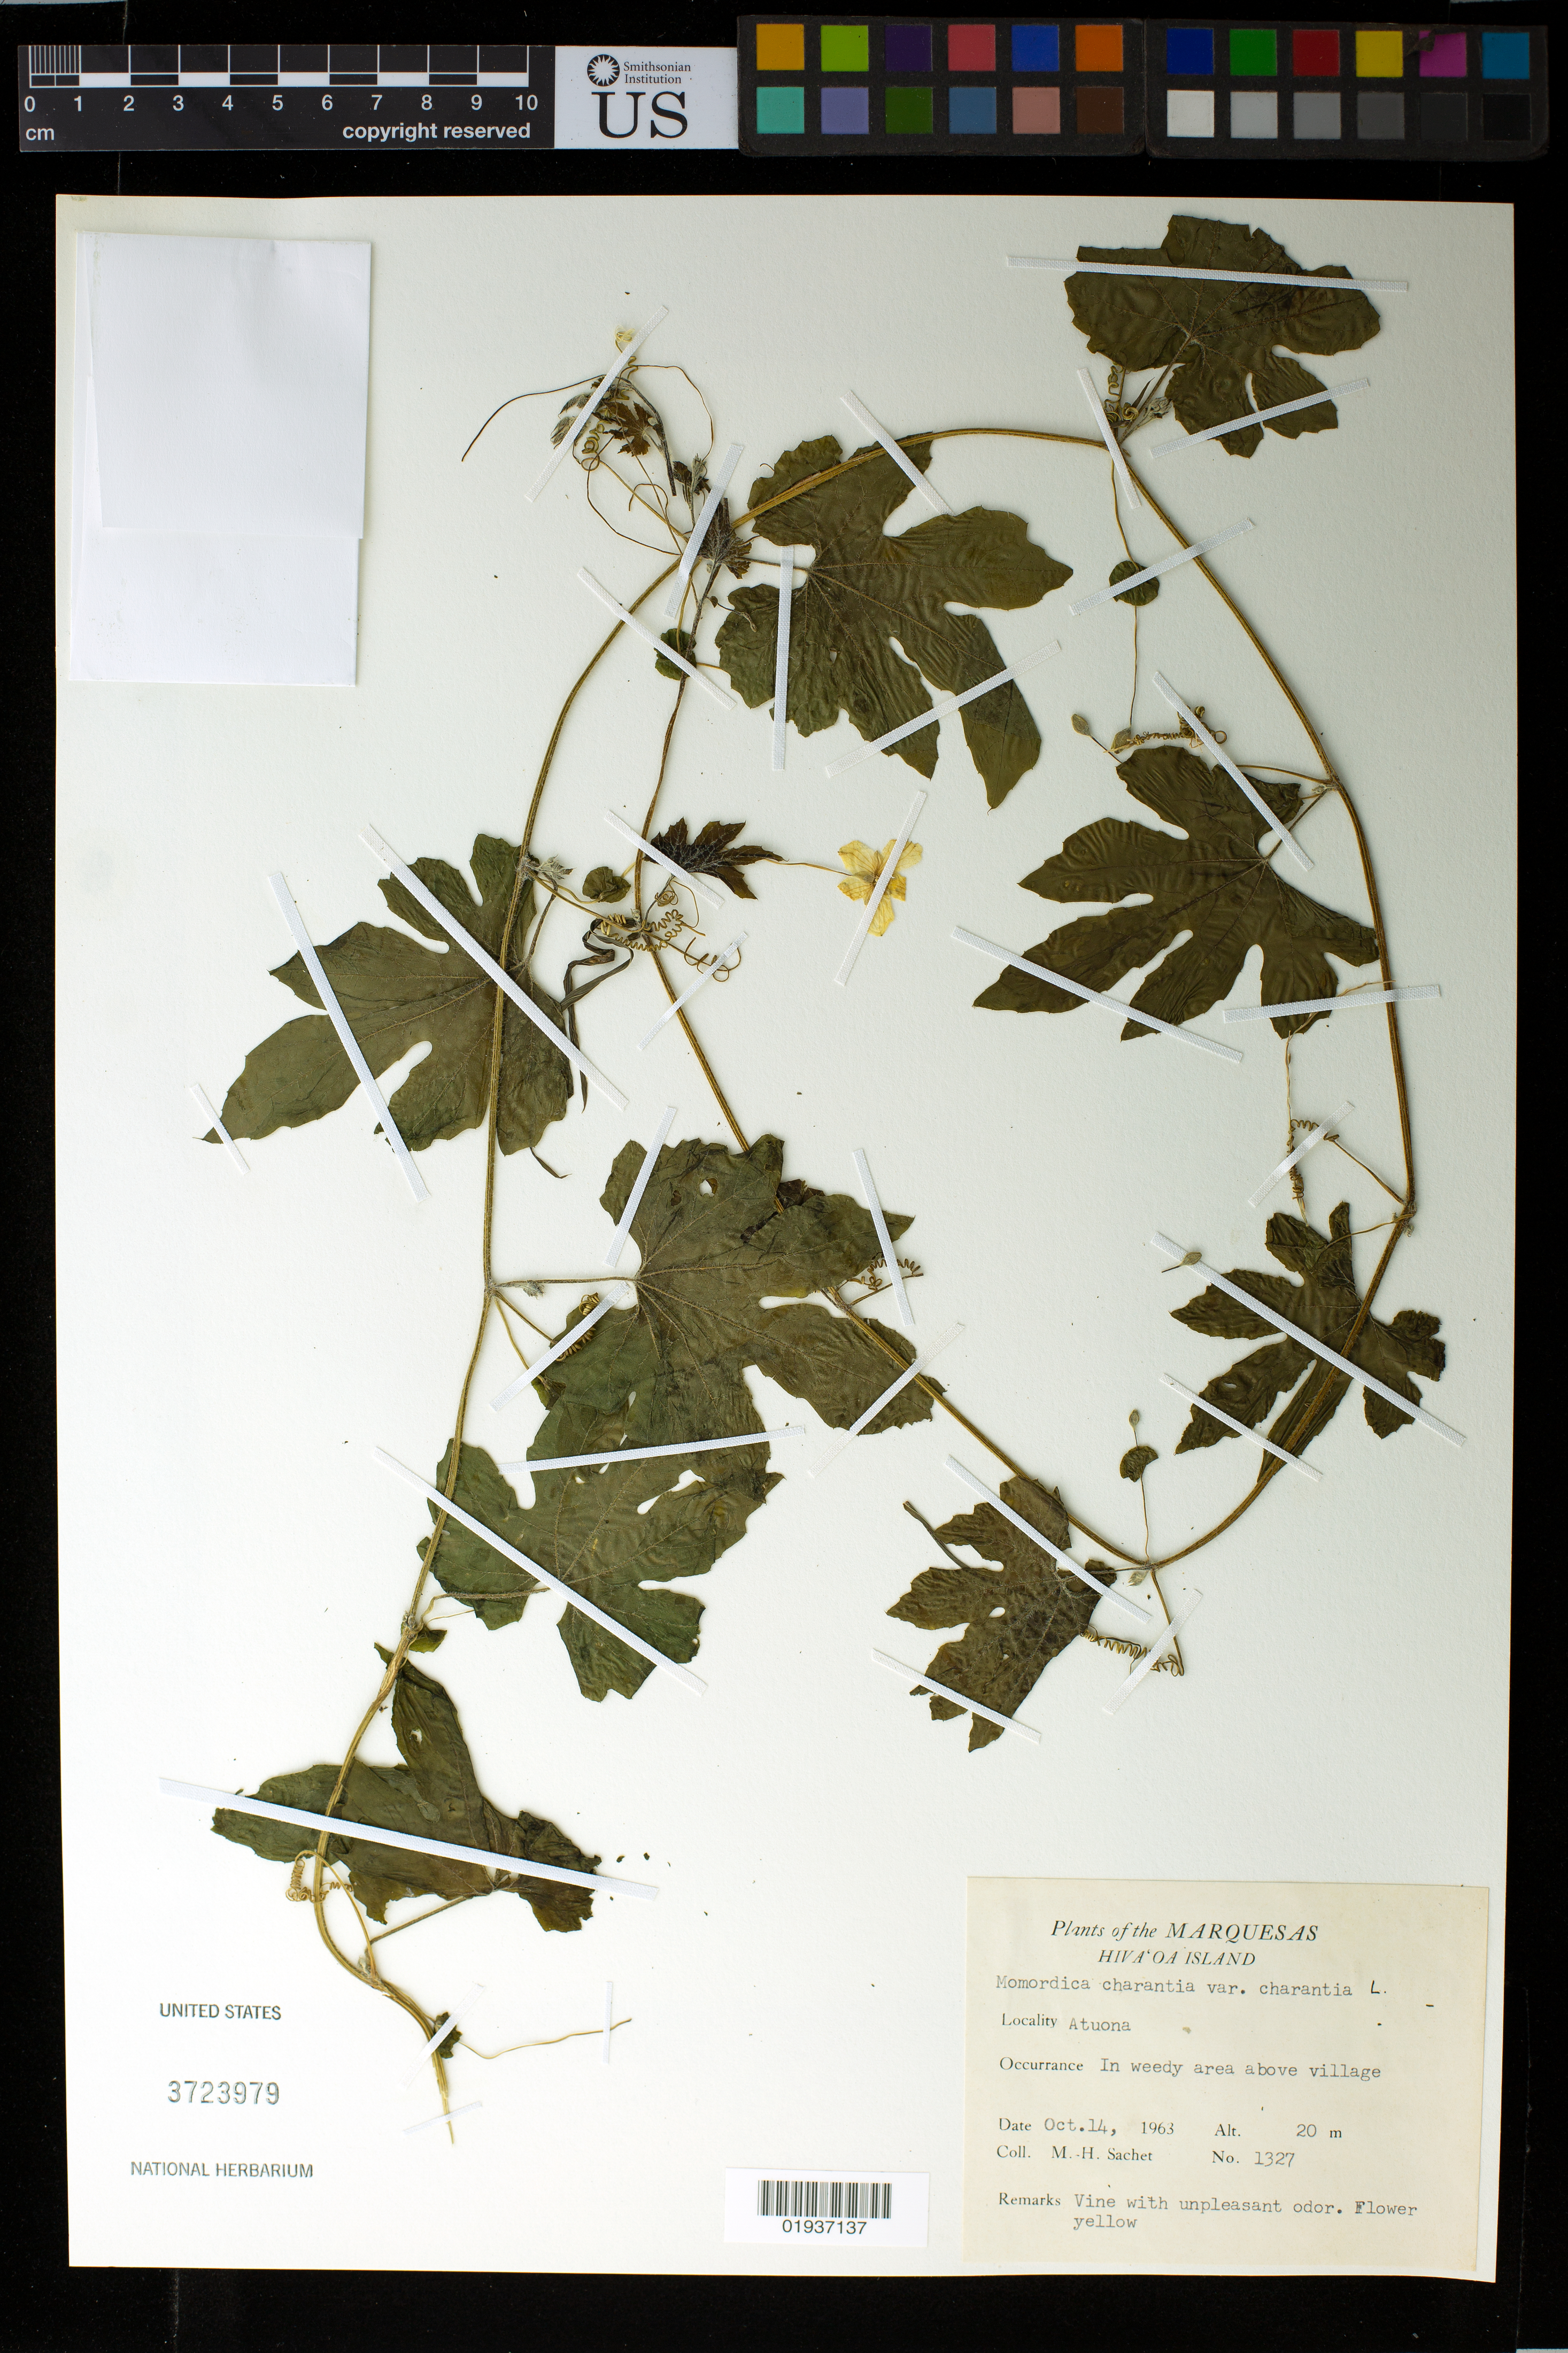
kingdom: Plantae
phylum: Tracheophyta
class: Magnoliopsida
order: Cucurbitales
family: Cucurbitaceae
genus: Momordica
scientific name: Momordica charantia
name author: L.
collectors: M.-H. Sachet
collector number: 1327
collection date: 1963-10-14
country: French Polynesia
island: Hiva Oa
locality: Atuona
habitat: Weed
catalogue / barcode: US 3723979